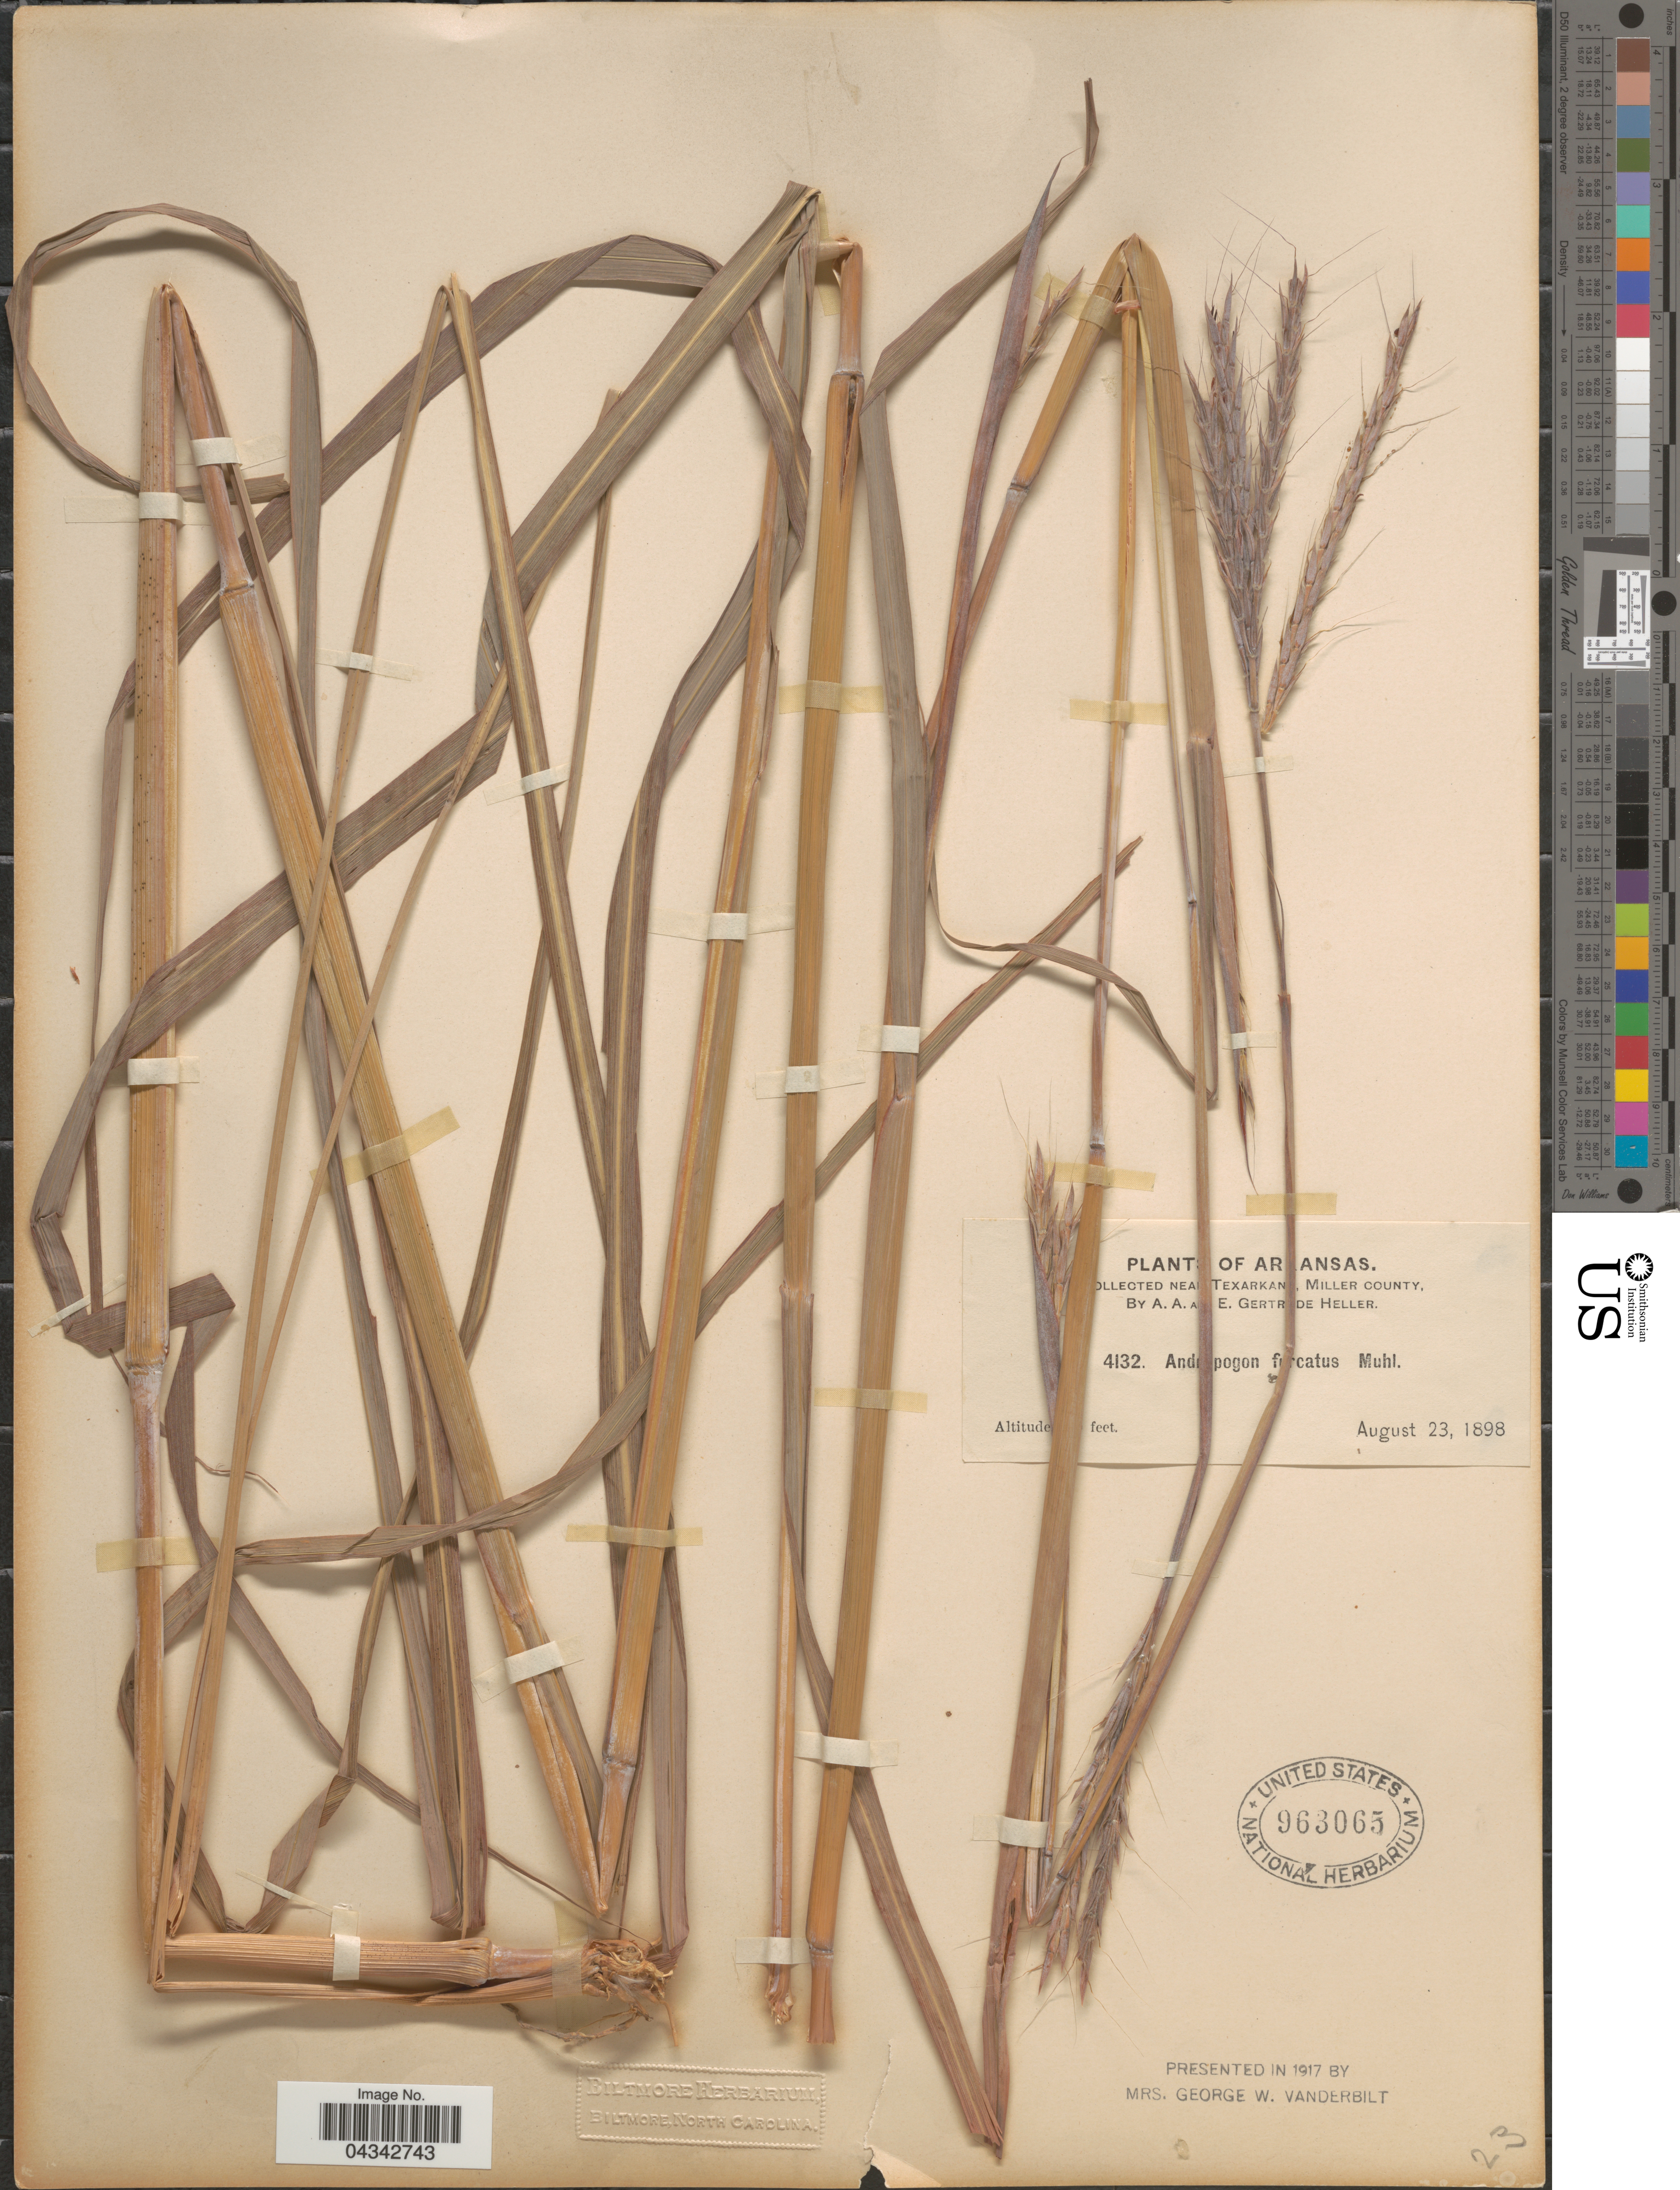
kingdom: Plantae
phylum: Tracheophyta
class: Liliopsida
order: Poales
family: Poaceae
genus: Andropogon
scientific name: Andropogon gerardii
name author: Vitman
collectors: A. A. Heller & E. G. Heller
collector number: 4132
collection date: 1898-08-23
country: United States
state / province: Arkansas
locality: Near Texarkana, Miller County.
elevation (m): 91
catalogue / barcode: US 963065